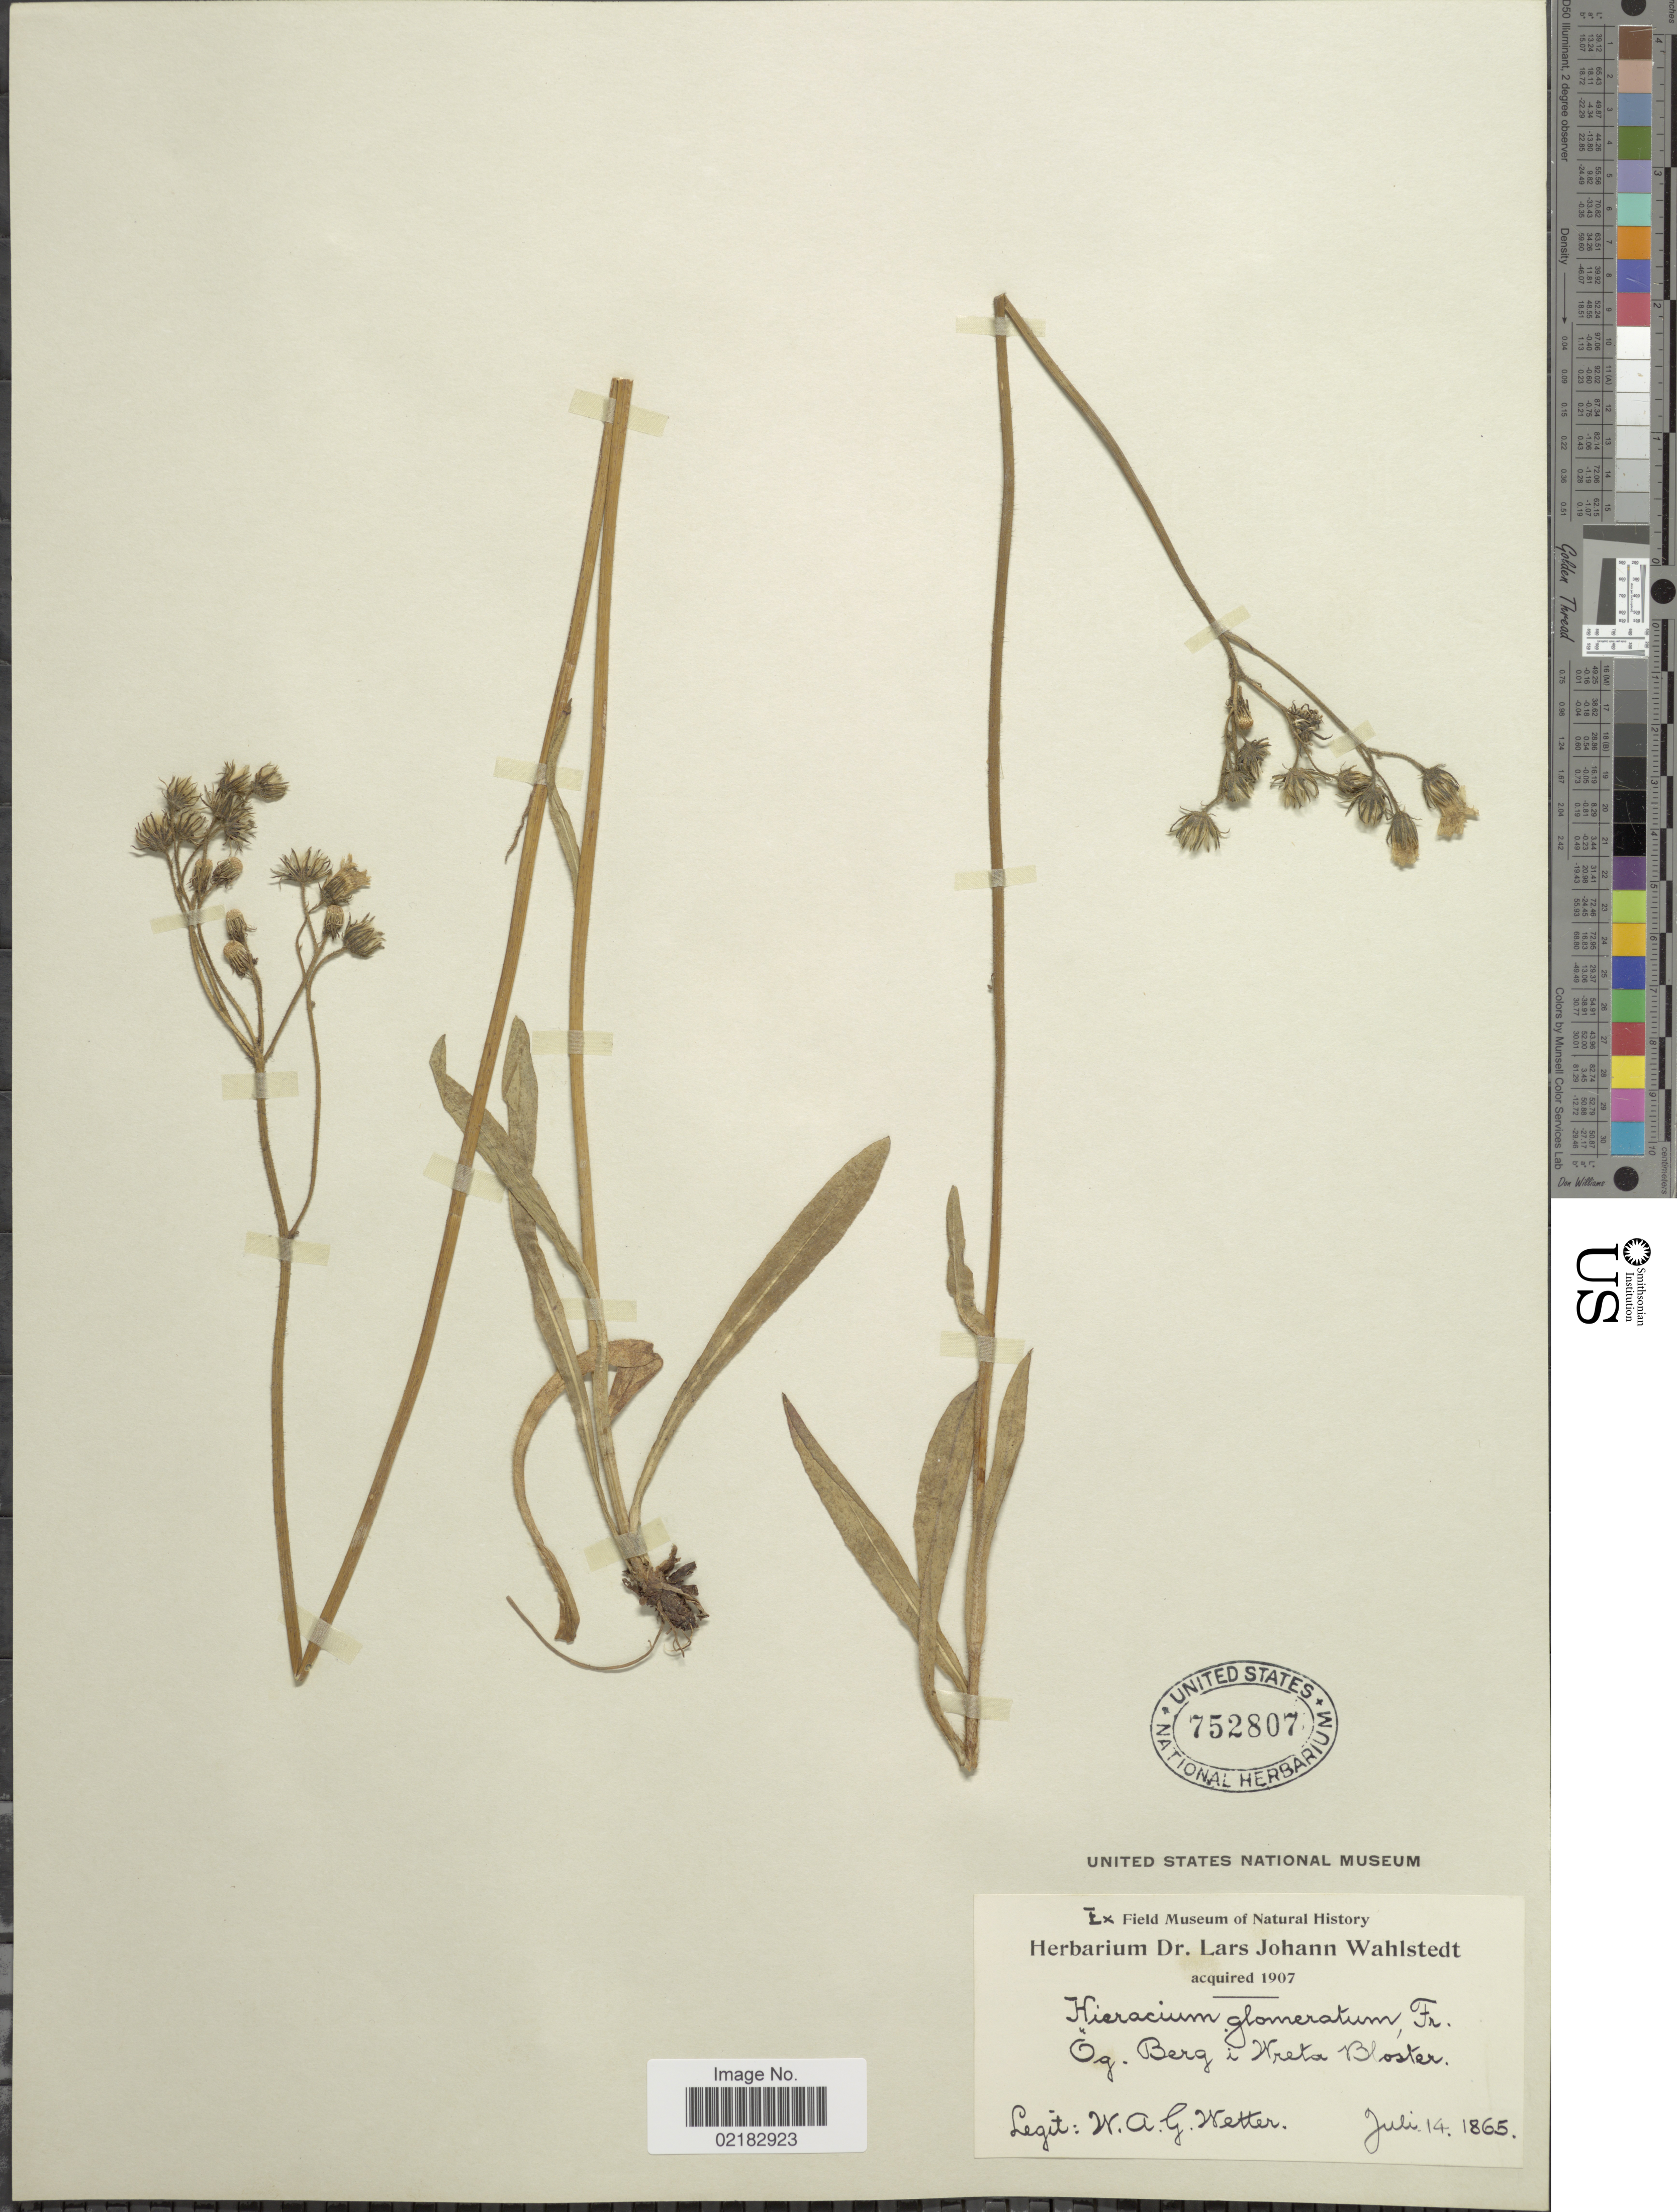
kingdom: Plantae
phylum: Tracheophyta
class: Magnoliopsida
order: Asterales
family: Asteraceae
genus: Pilosella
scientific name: Pilosella glomerata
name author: (Froel.) Fr.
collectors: M. Wetter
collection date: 1865-07-14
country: Sweden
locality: Og. Berg i Wreta Bloster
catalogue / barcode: US 752807